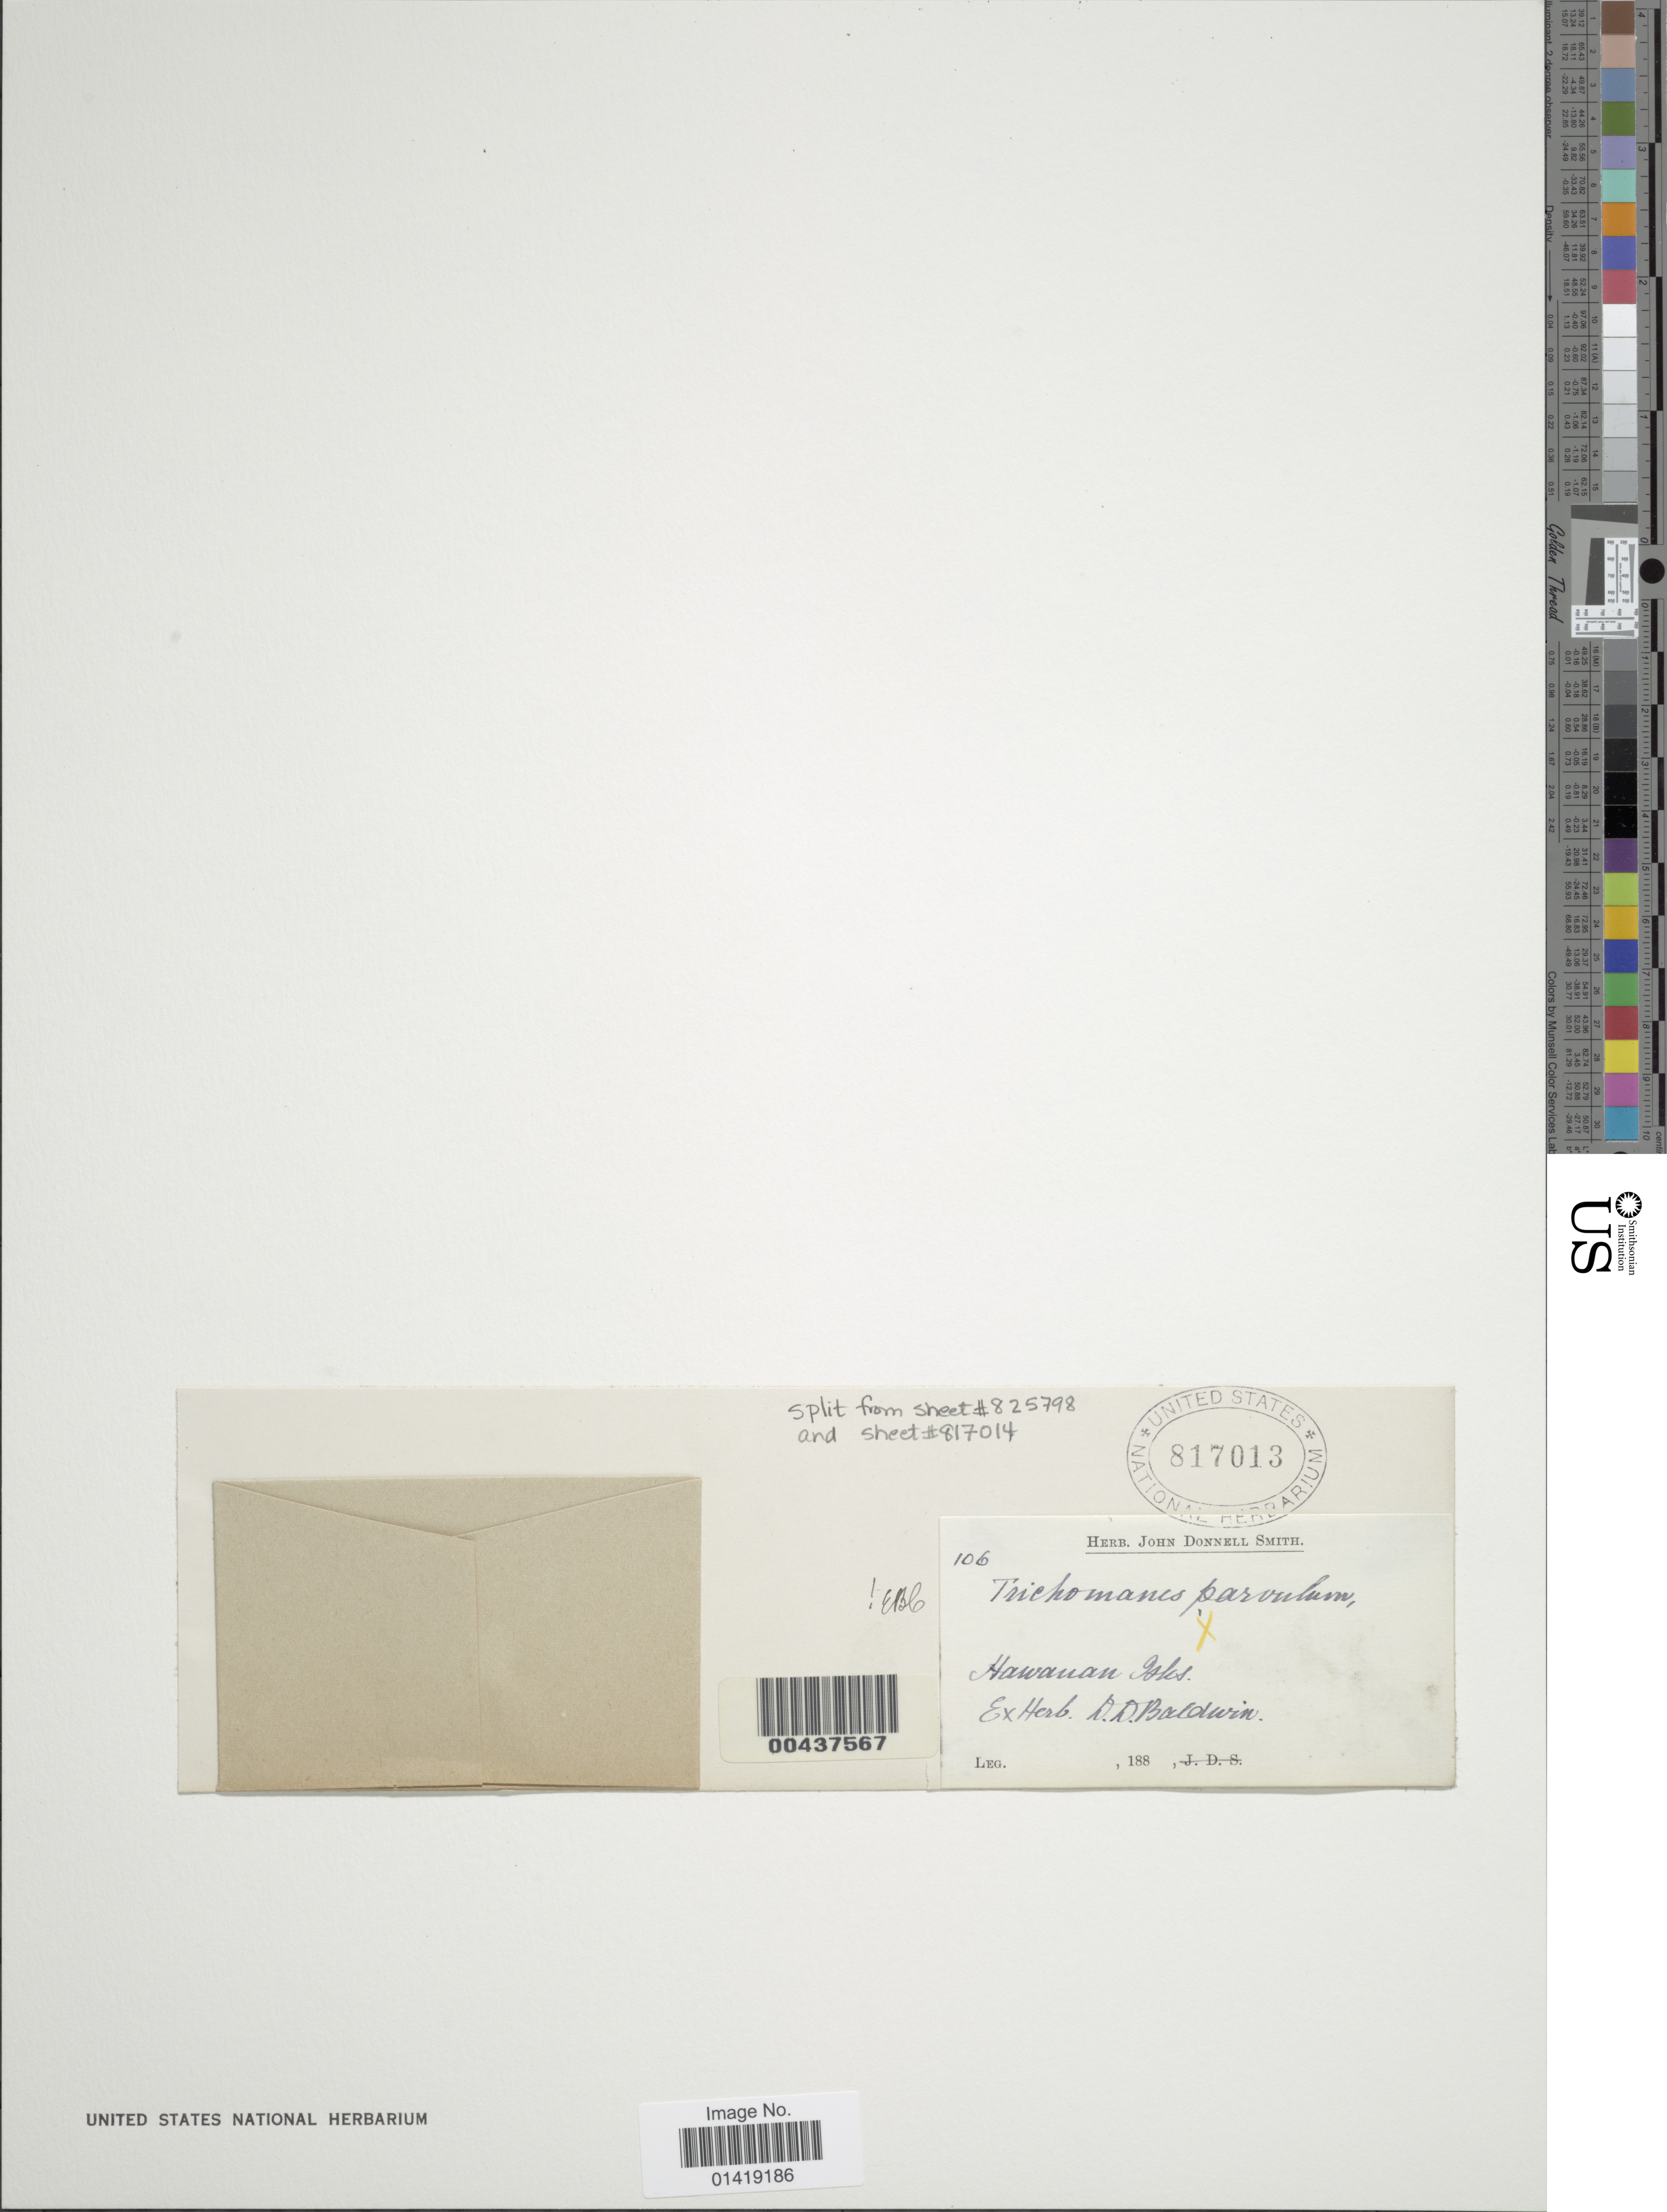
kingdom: Plantae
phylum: Tracheophyta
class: Polypodiopsida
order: Hymenophyllales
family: Hymenophyllaceae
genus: Hymenophyllum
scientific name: Hymenophyllum parvulum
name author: C. Chr.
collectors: D. Baldwin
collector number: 106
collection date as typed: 188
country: United States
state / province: Hawaii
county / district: Hawaii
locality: Hawaiian Isls.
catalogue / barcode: US 817013